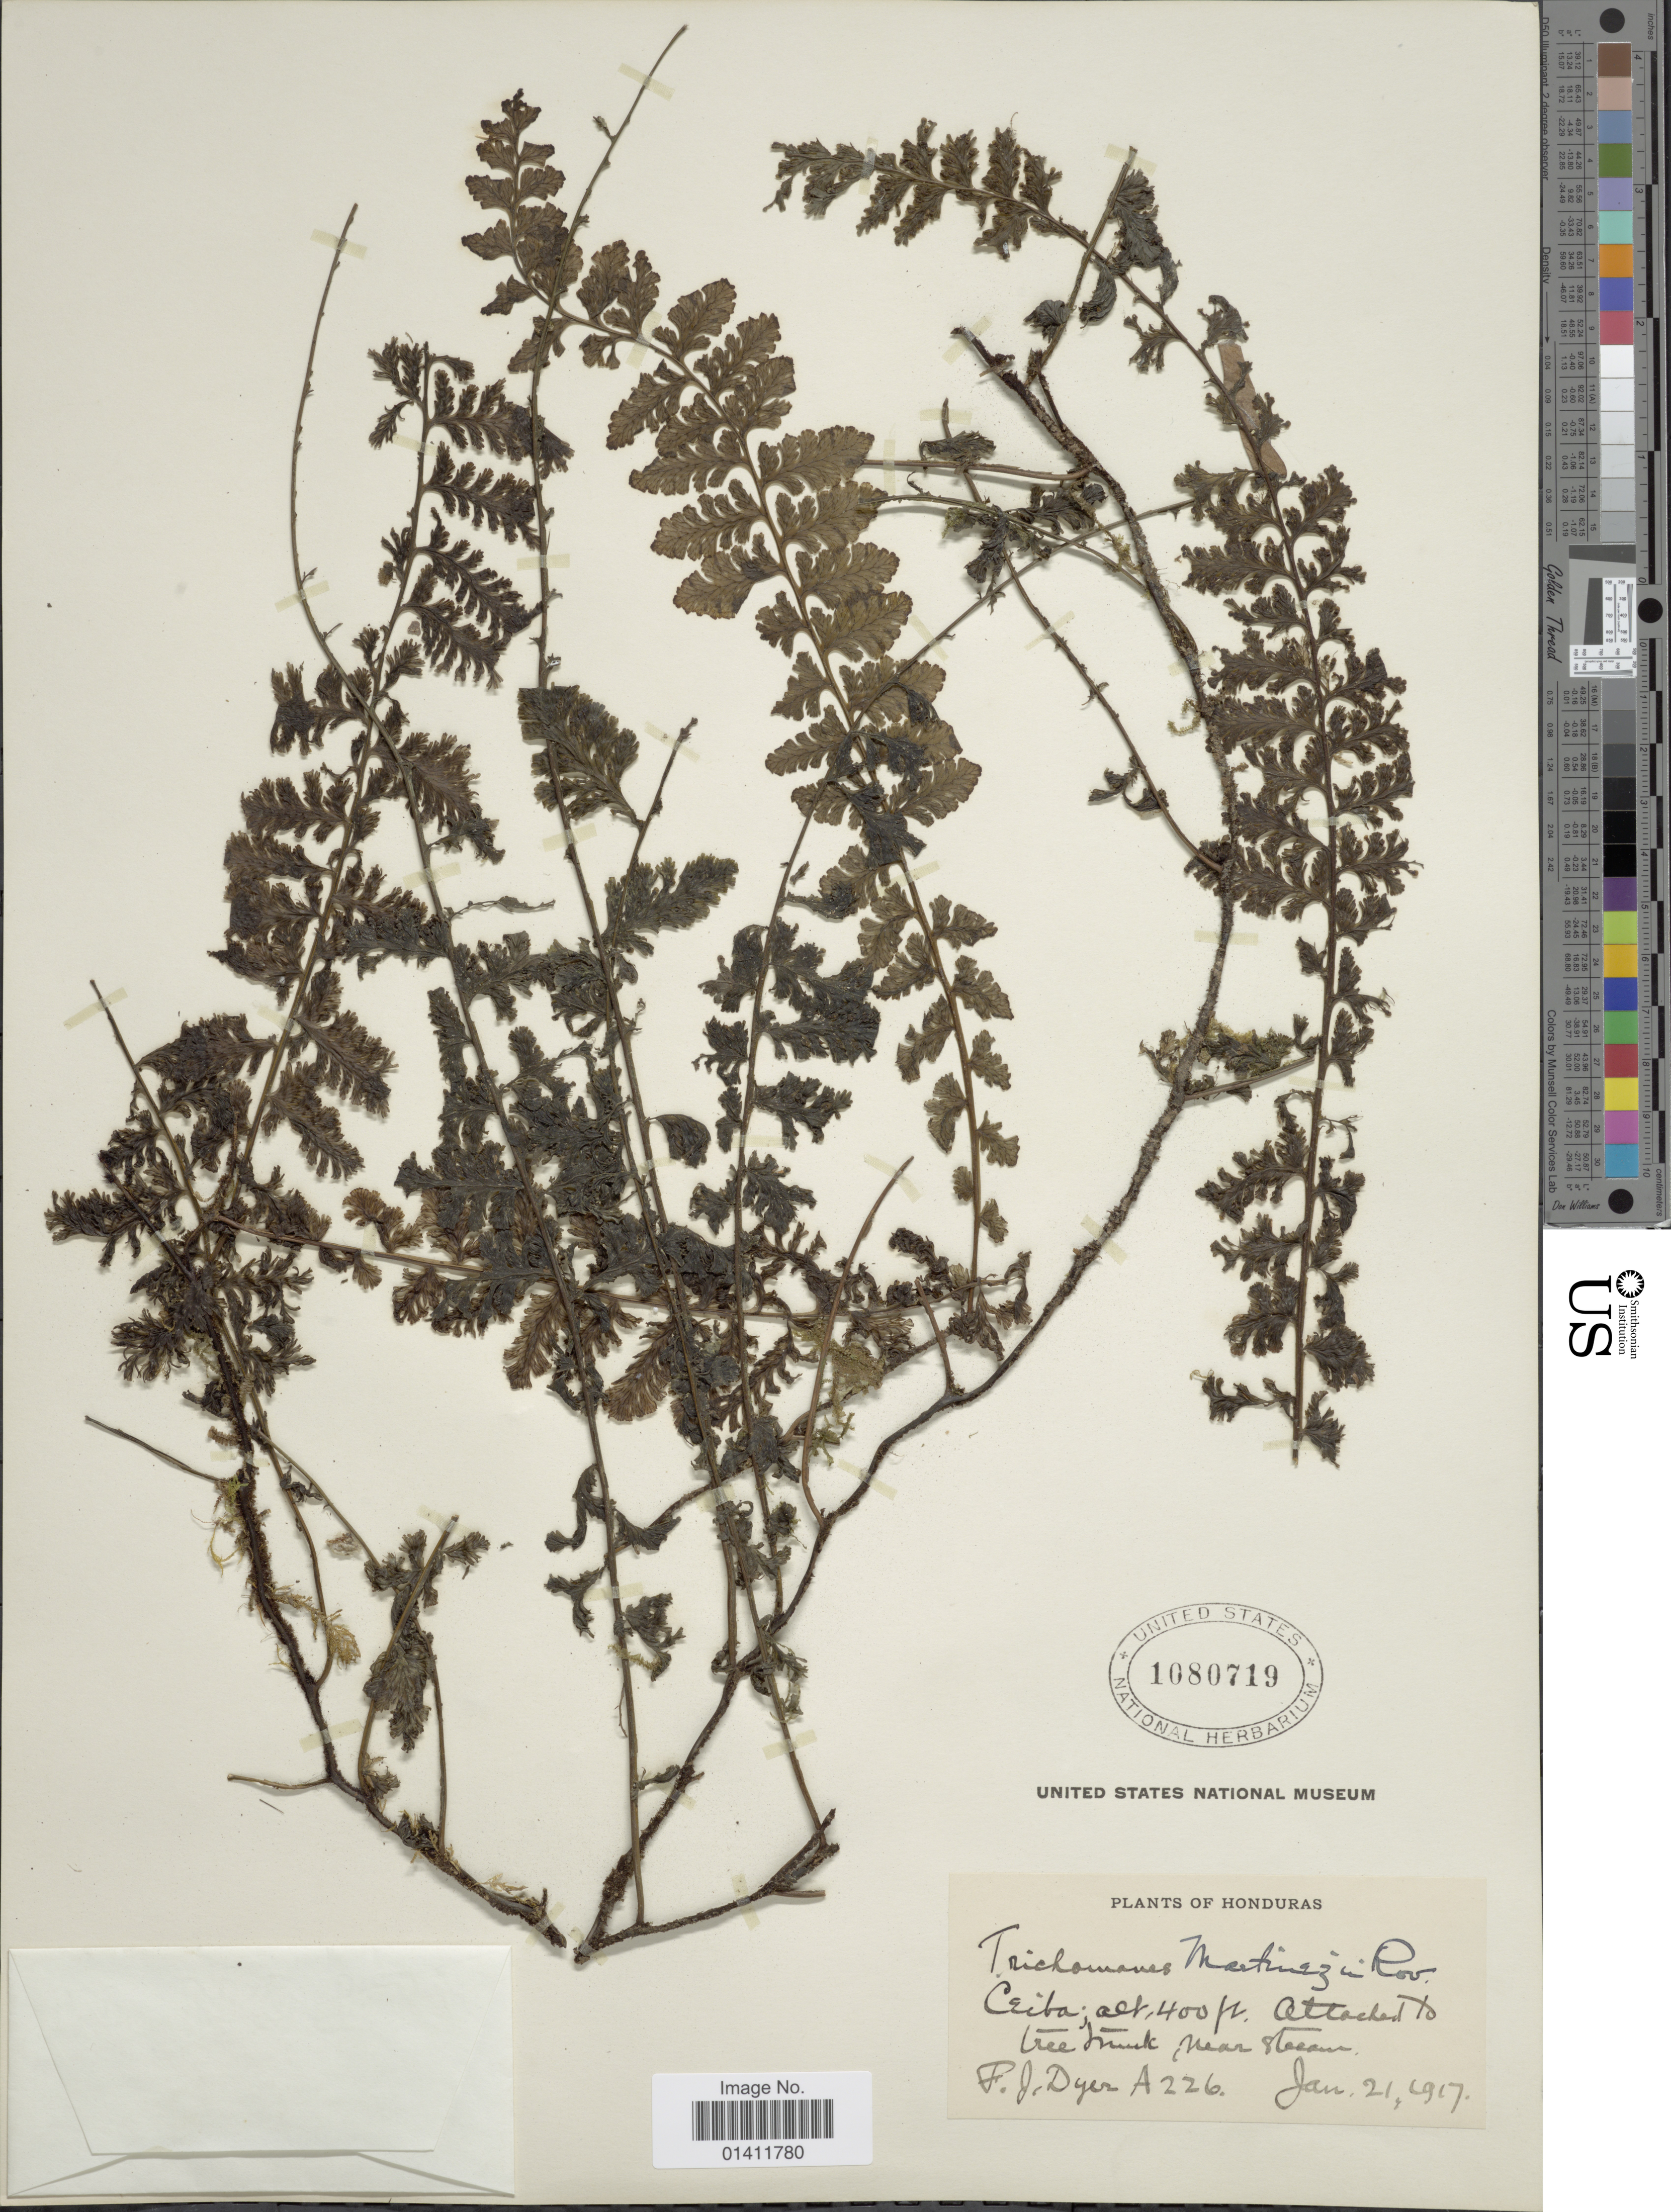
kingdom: Plantae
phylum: Tracheophyta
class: Polypodiopsida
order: Hymenophyllales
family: Hymenophyllaceae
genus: Vandenboschia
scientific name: Vandenboschia collariata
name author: (Bosch) Ebihara & K. Iwats.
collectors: F. J. Dyer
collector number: A226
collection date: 1917-01-21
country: Honduras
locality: Ceiba. Near stream.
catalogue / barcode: US 1080719